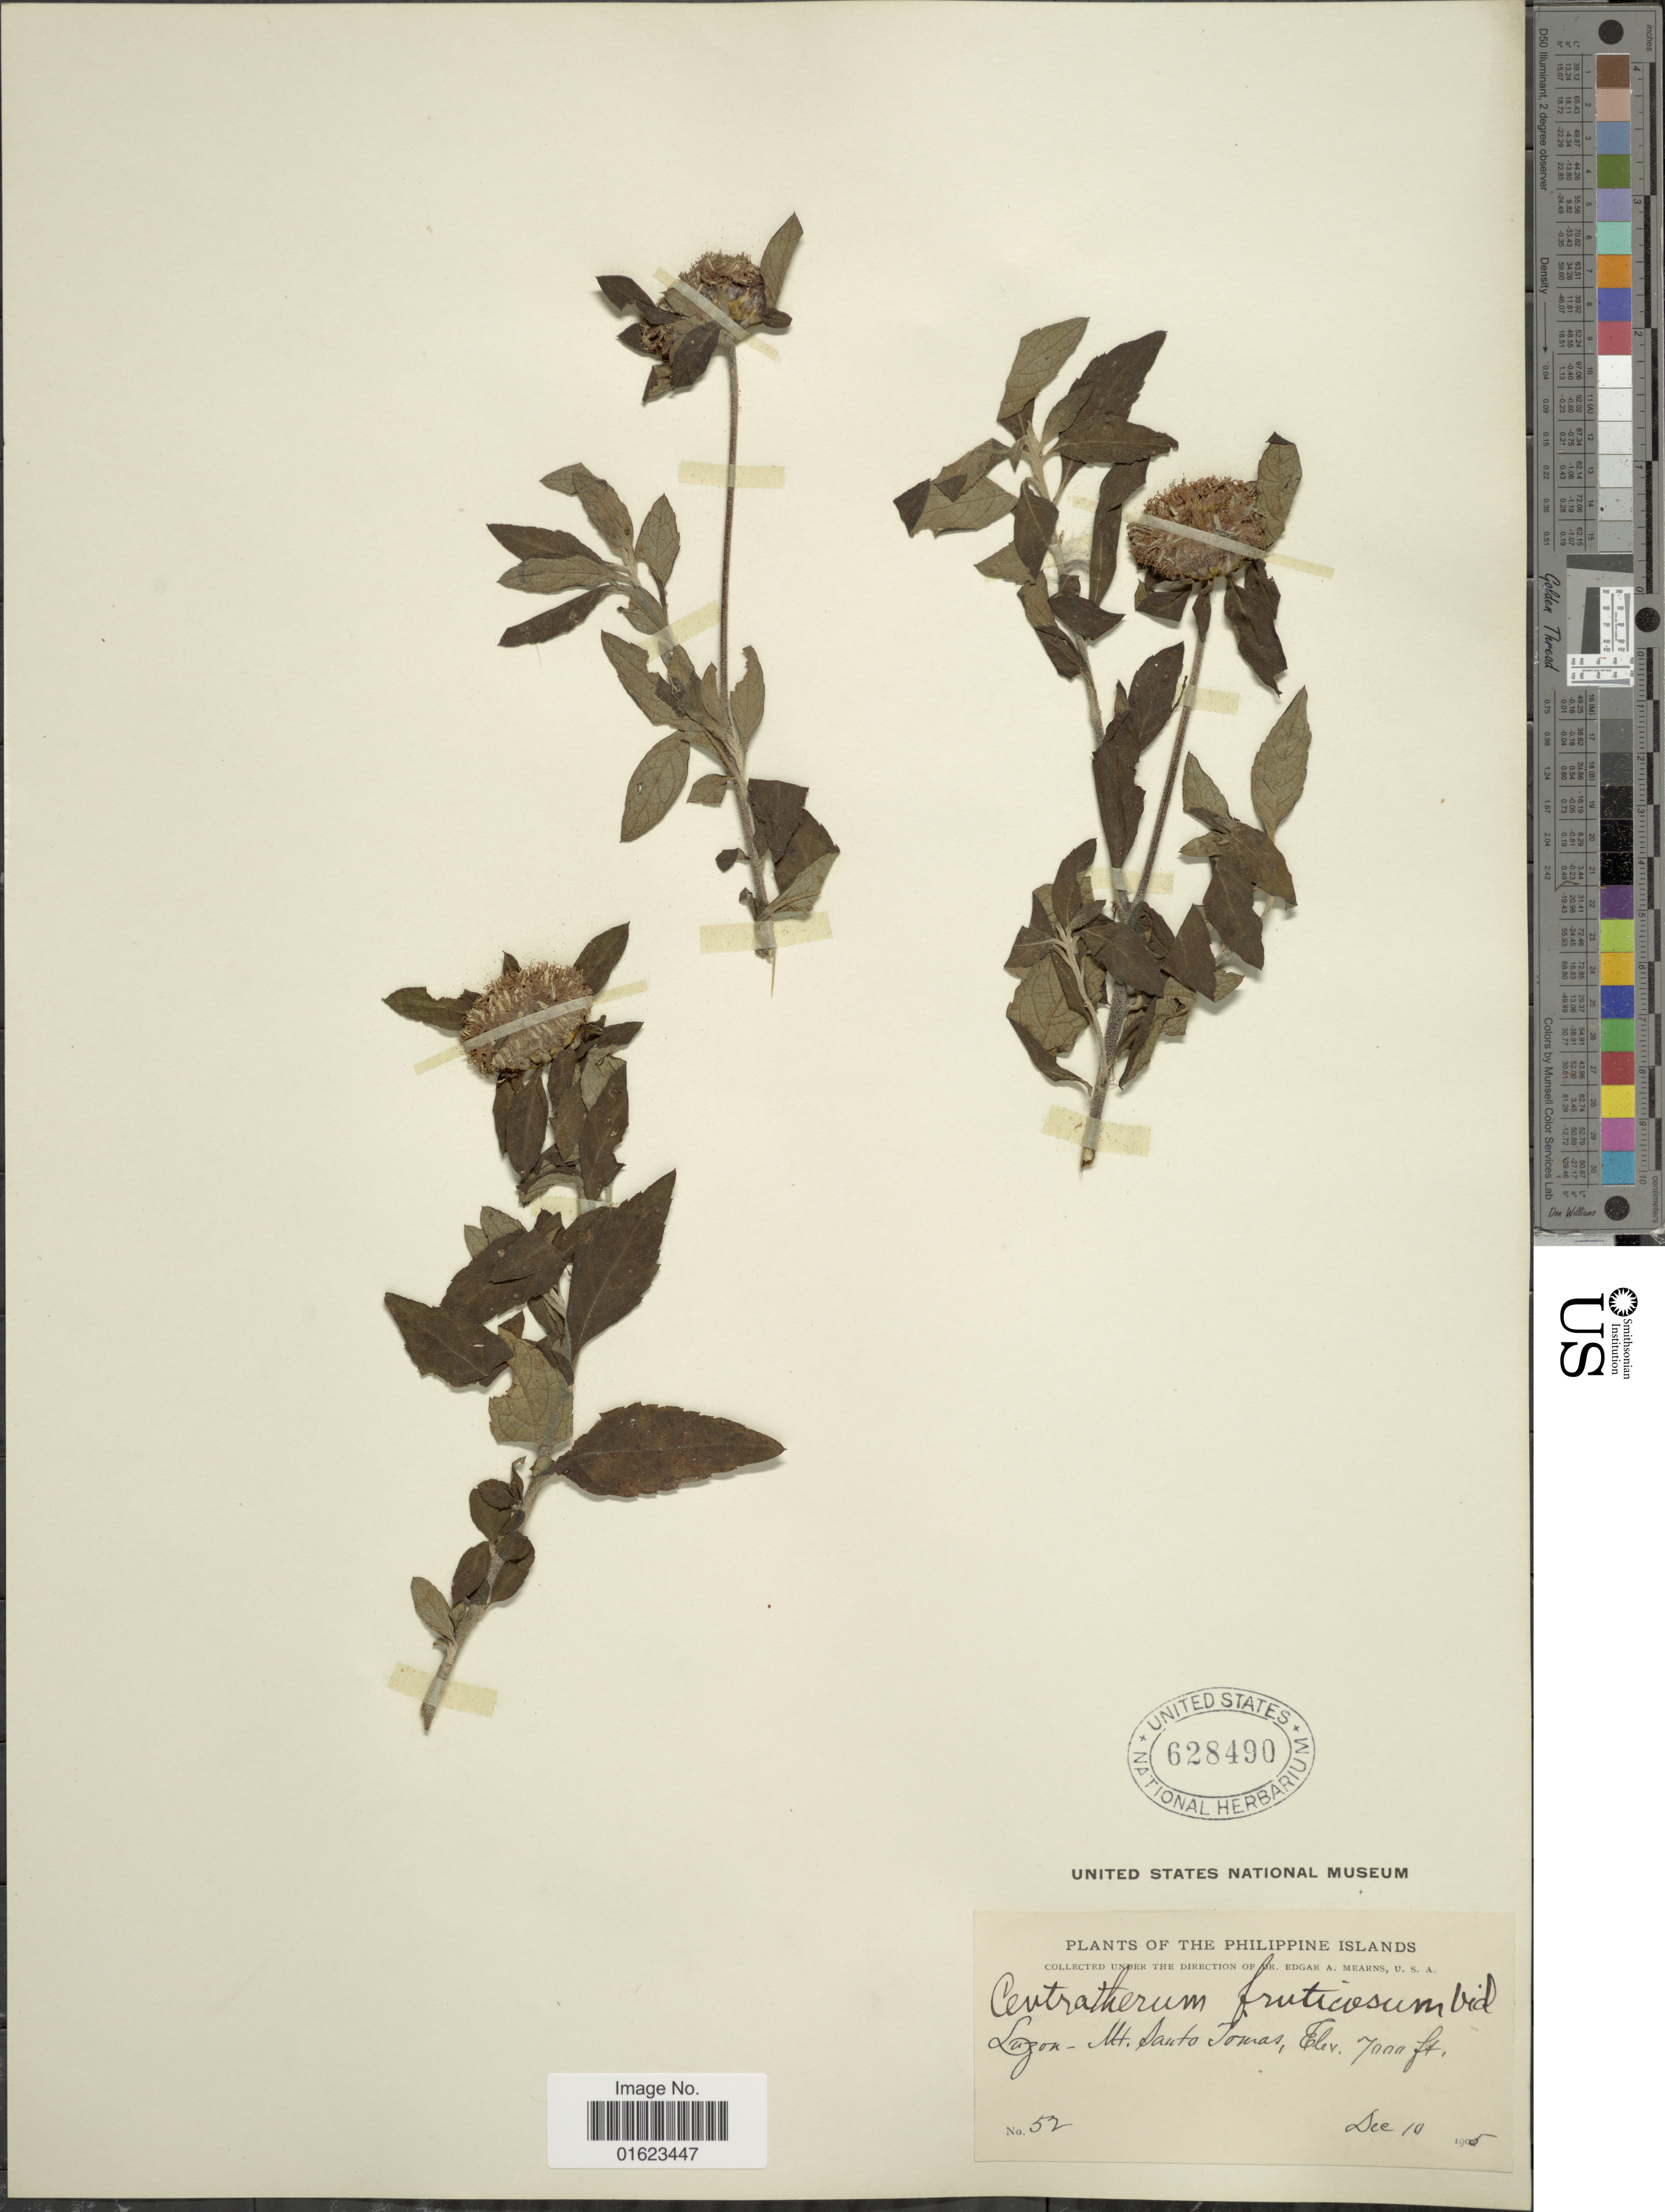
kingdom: Plantae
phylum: Tracheophyta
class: Magnoliopsida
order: Asterales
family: Asteraceae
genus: Centratherum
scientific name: Centratherum punctatum subsp. fruticosum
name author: (Elmer) K. Kirkman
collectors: E. A. Mearns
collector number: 52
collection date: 1905-12-10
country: Philippines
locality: Luzon - Mt, Santo Tomas,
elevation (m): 2134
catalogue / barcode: US 628490